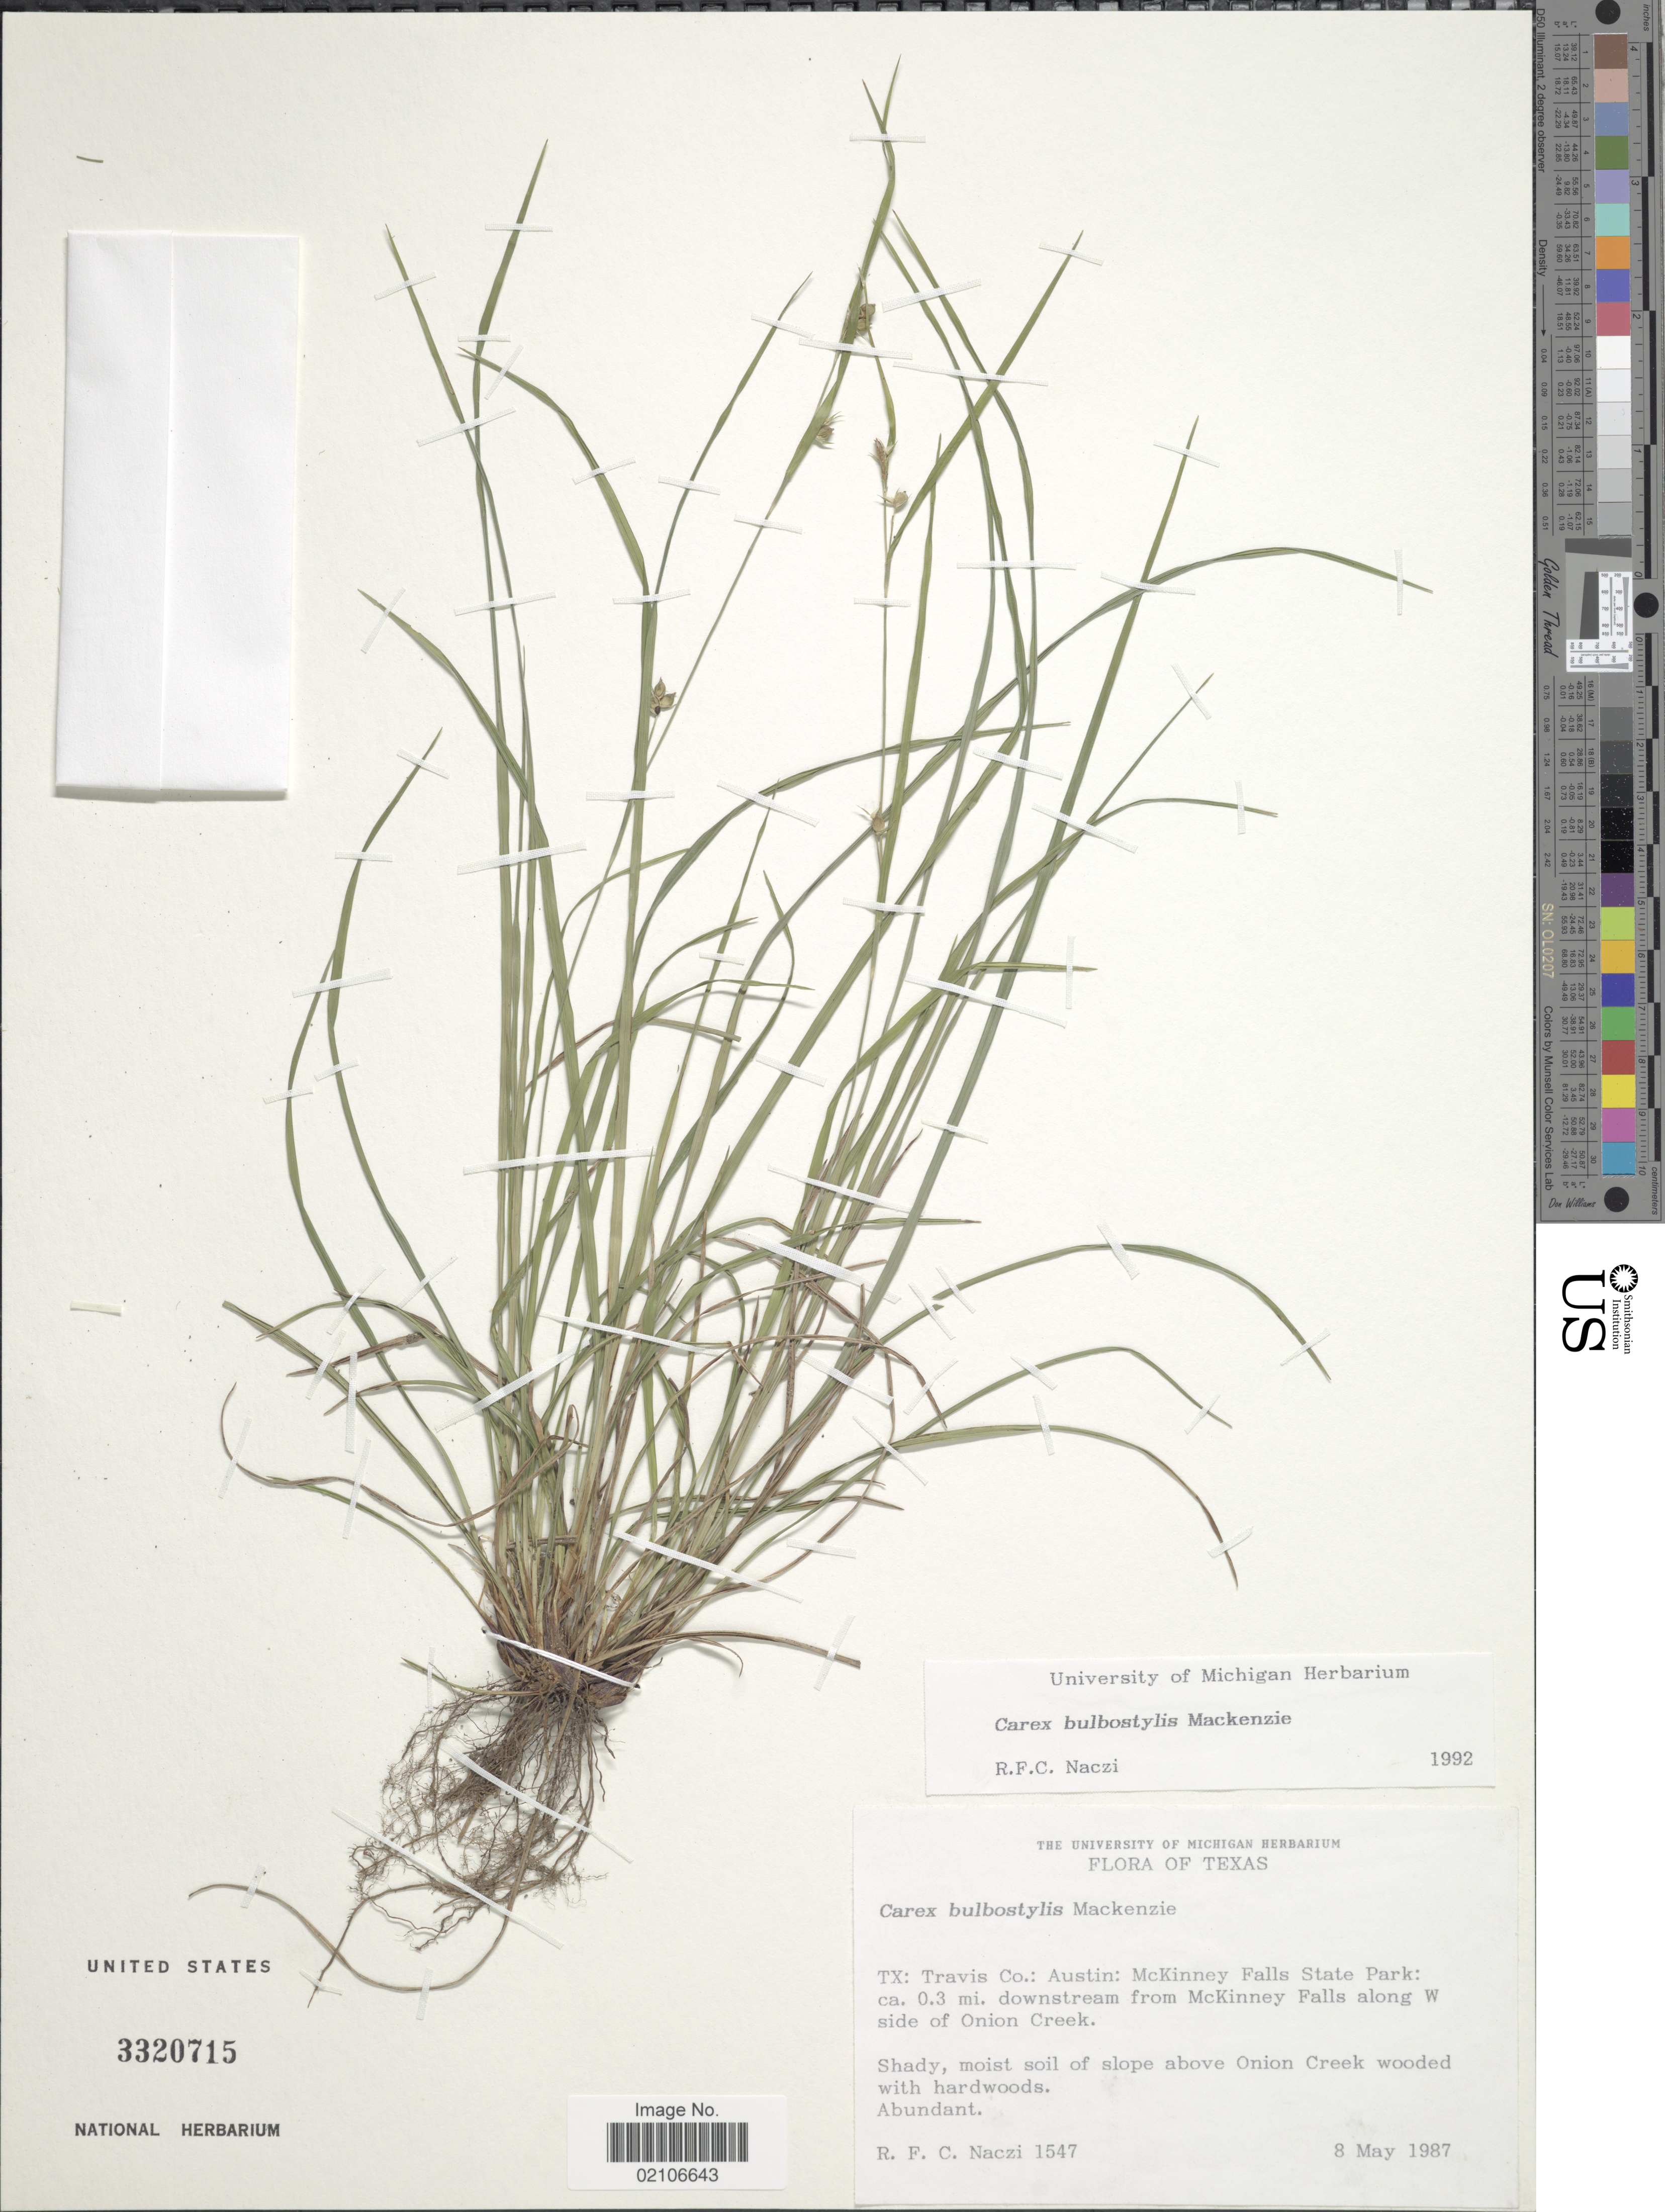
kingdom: Plantae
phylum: Tracheophyta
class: Liliopsida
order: Poales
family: Cyperaceae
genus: Carex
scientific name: Carex bulbostylis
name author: Mack.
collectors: R. F. C. Naczi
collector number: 1547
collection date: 1987-05-08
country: United States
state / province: Texas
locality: TX: Travis Co: Austin: Mckinney Falls State Park: ca. 0.3 mi downstrean from McKinney Falls along W side of Onion Creek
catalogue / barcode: US 3320715